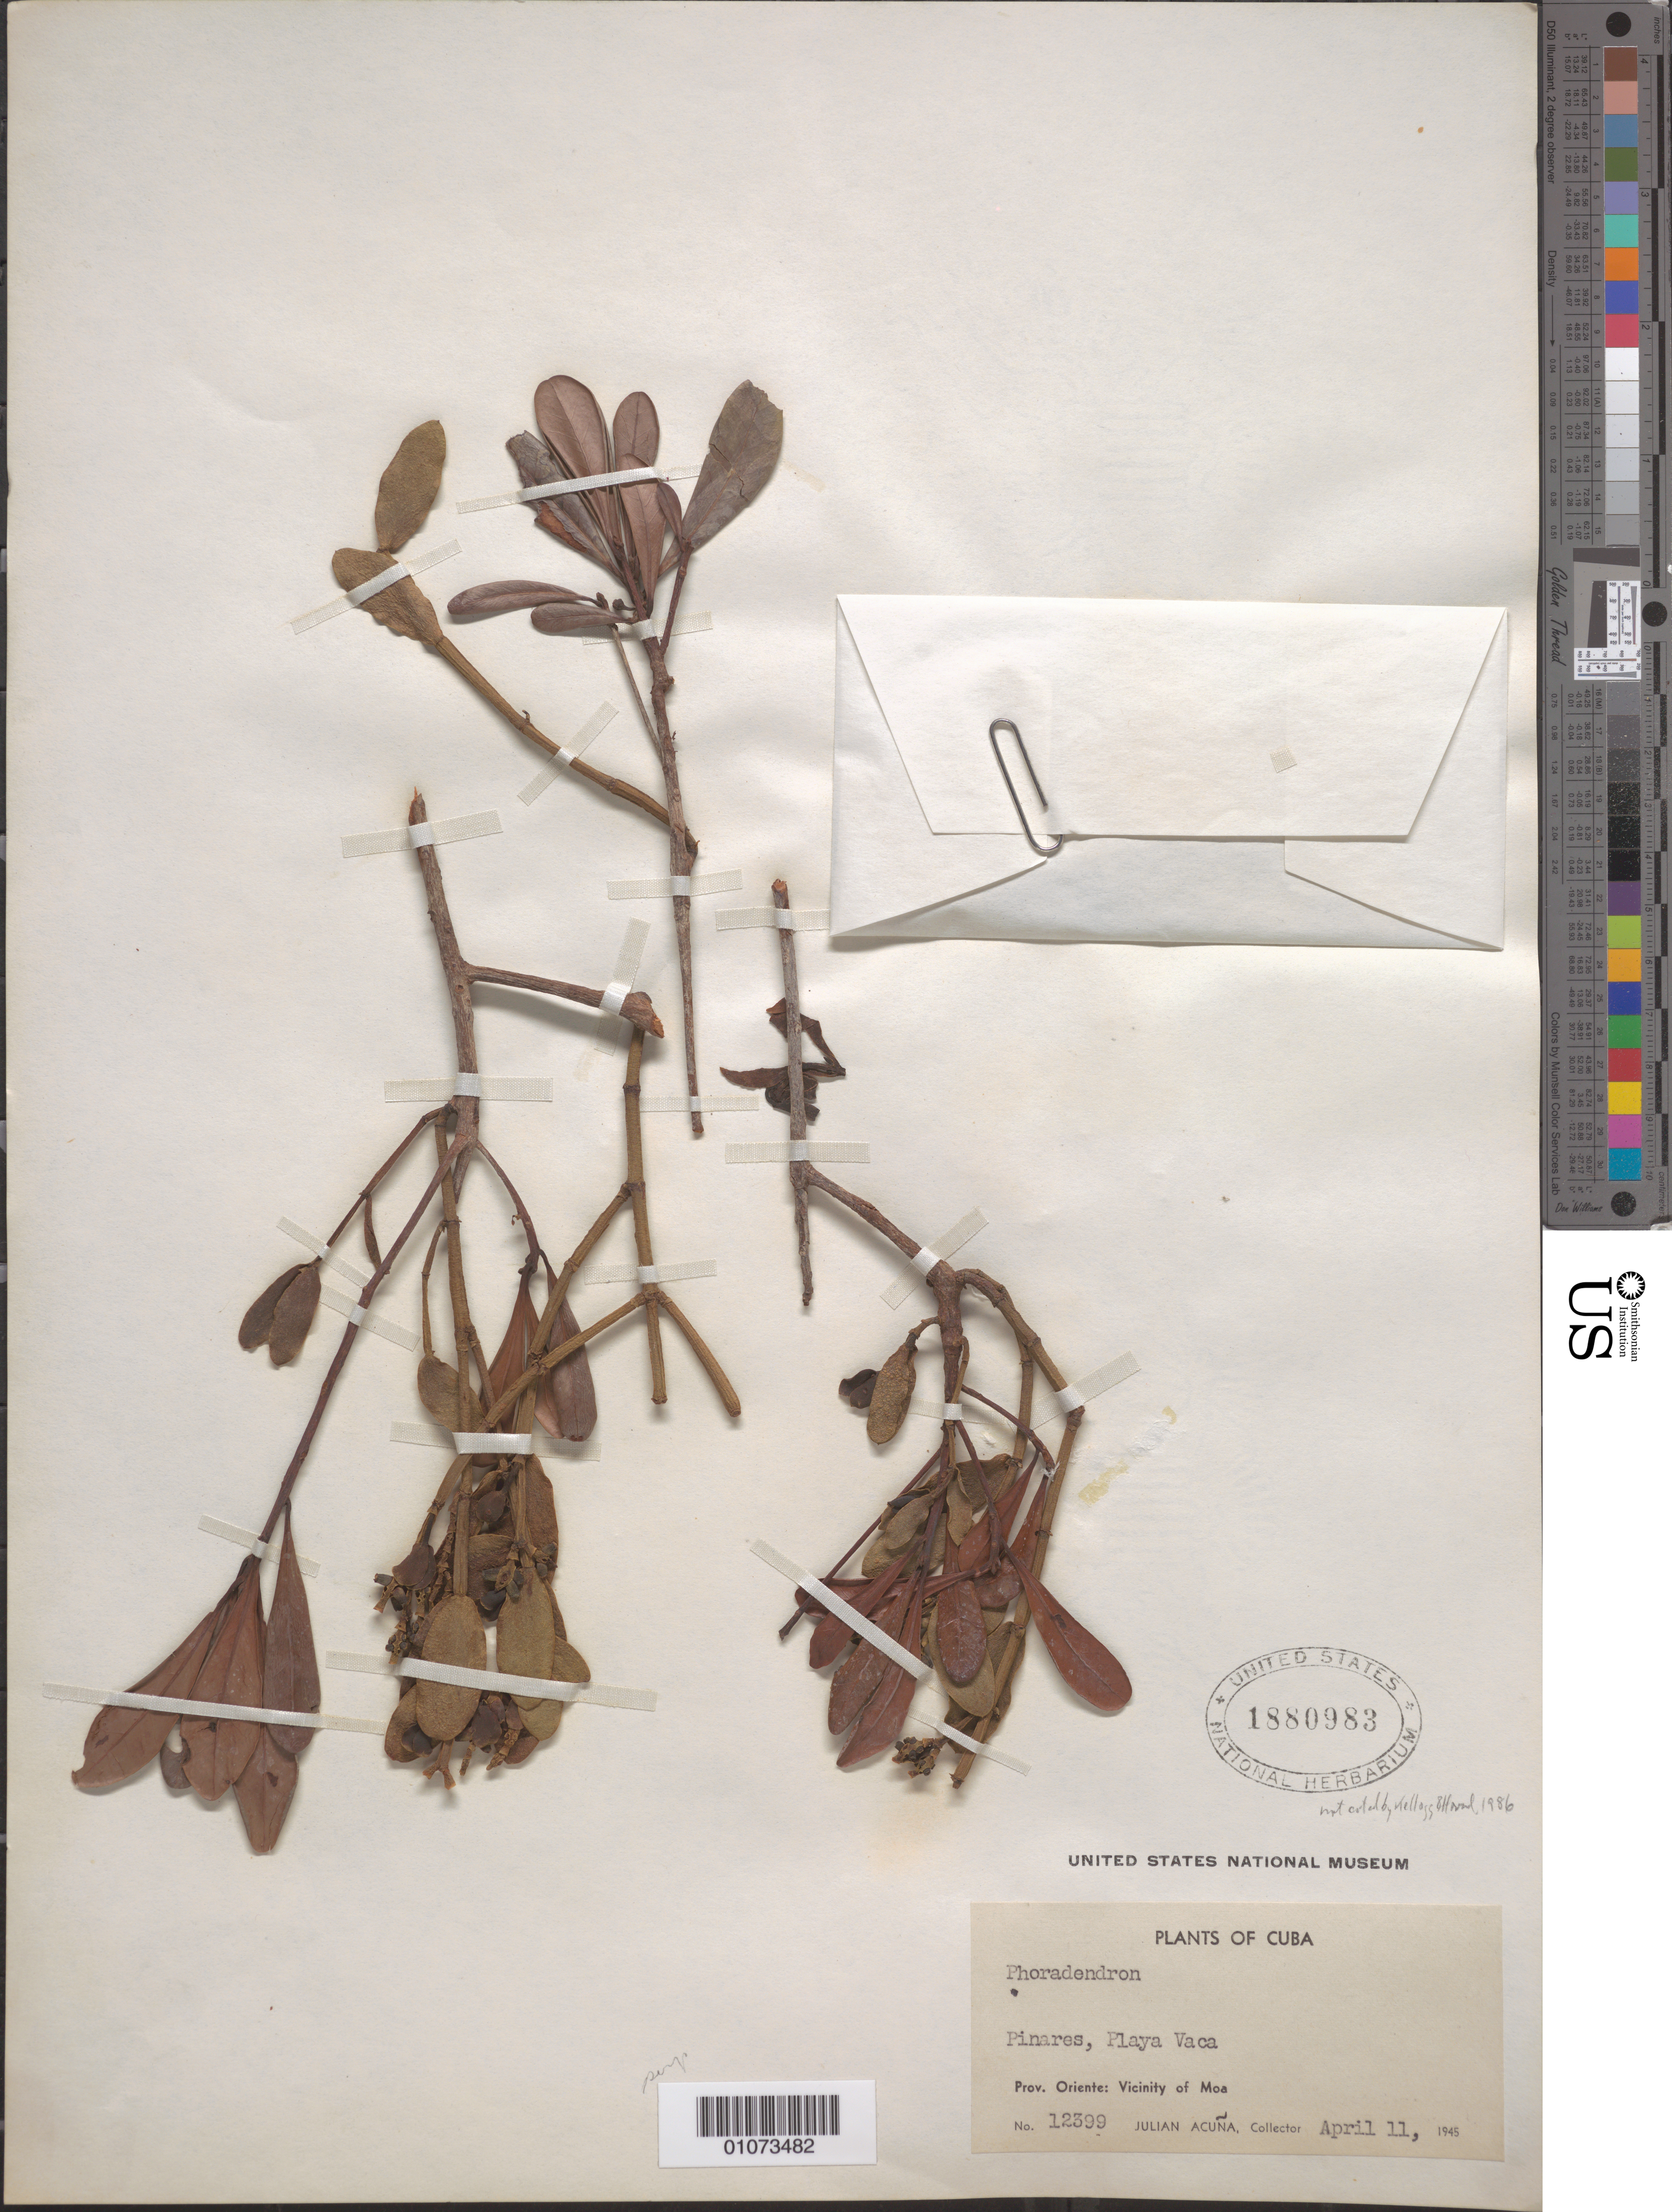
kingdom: Plantae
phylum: Tracheophyta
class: Magnoliopsida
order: Santalales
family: Viscaceae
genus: Phoradendron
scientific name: Phoradendron sp.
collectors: J. Acuña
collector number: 12399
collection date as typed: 11 Apr 1945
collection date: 1945-04-11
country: Cuba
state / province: Holguín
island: Cuba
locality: Oriente: Vicinity of Moa Pinares, Playa Vaca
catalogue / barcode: US 1880983